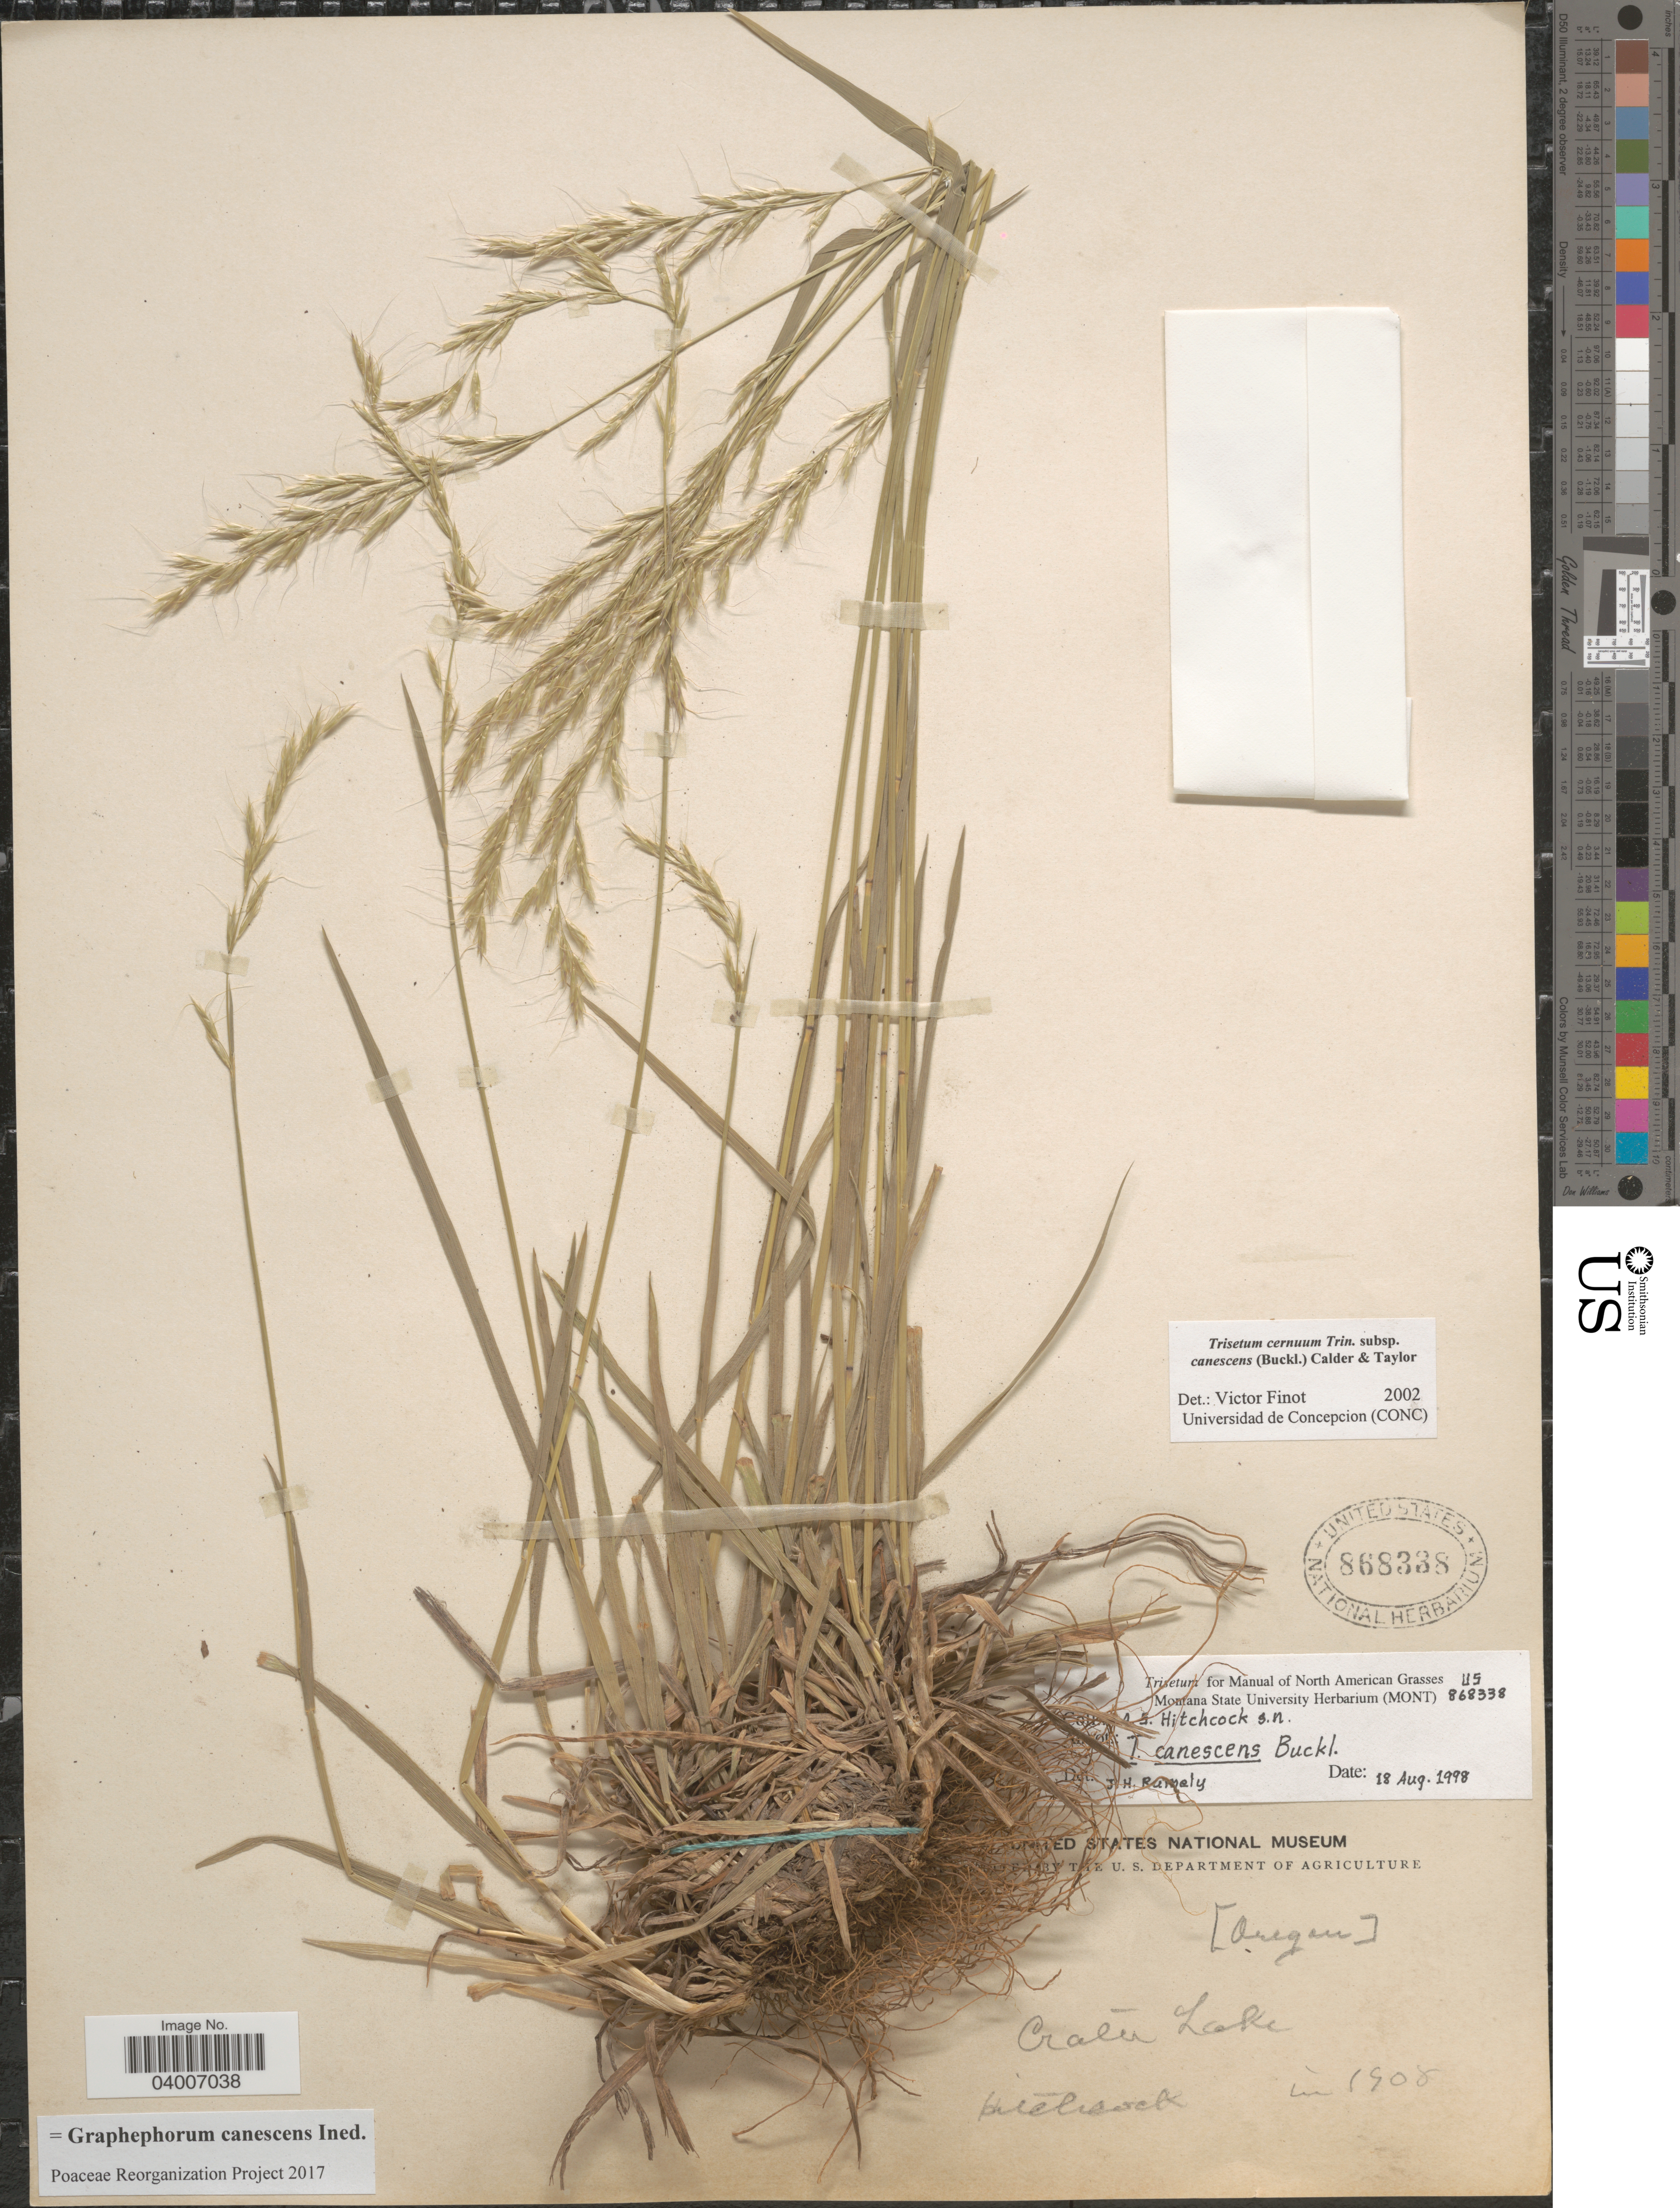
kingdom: Plantae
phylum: Tracheophyta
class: Liliopsida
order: Poales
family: Poaceae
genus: Graphephorum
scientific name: Graphephorum canescens ined.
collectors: -- Hitchcock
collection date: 1908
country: United States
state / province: Oregon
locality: Crater Lake.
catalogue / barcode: US 868338